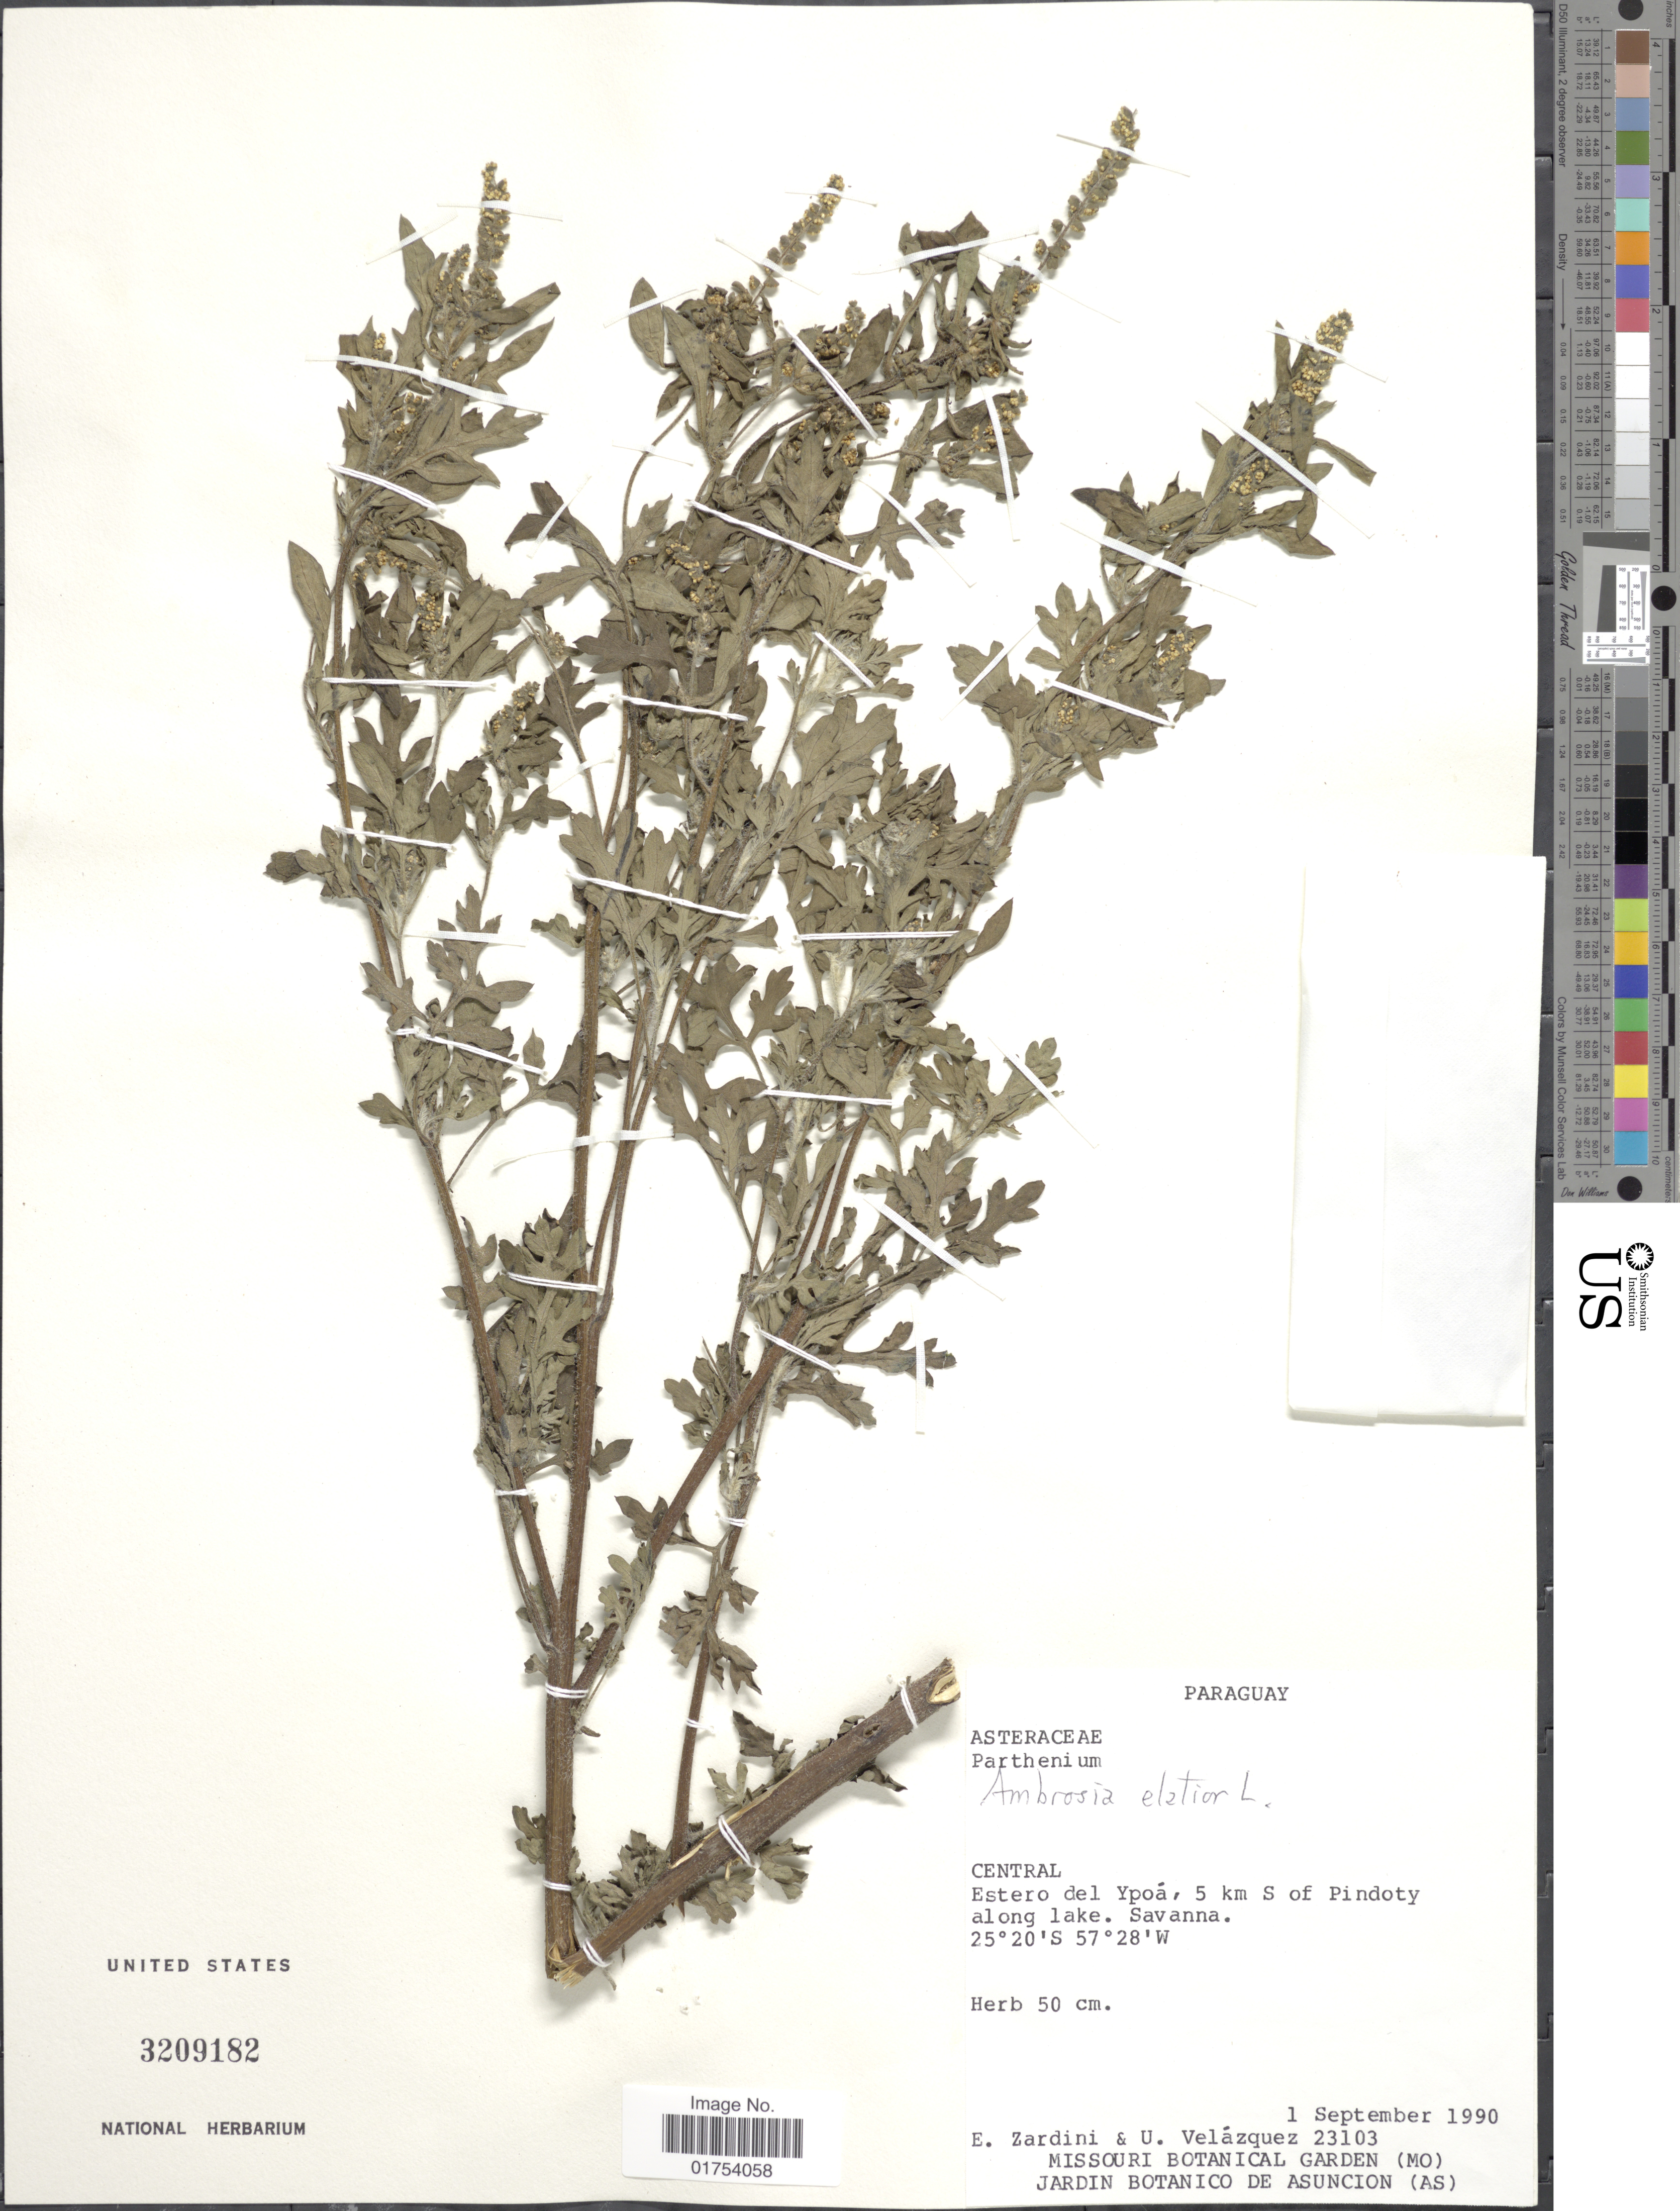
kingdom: Plantae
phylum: Tracheophyta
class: Magnoliopsida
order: Asterales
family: Asteraceae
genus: Ambrosia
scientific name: Ambrosia elatior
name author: L.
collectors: E. M. Zardini & U. Velázquez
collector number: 23103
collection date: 1990-09-01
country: Paraguay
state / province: Central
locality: Estero del Ypoa, 5 km S of Pindoty along lake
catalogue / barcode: US 3209182